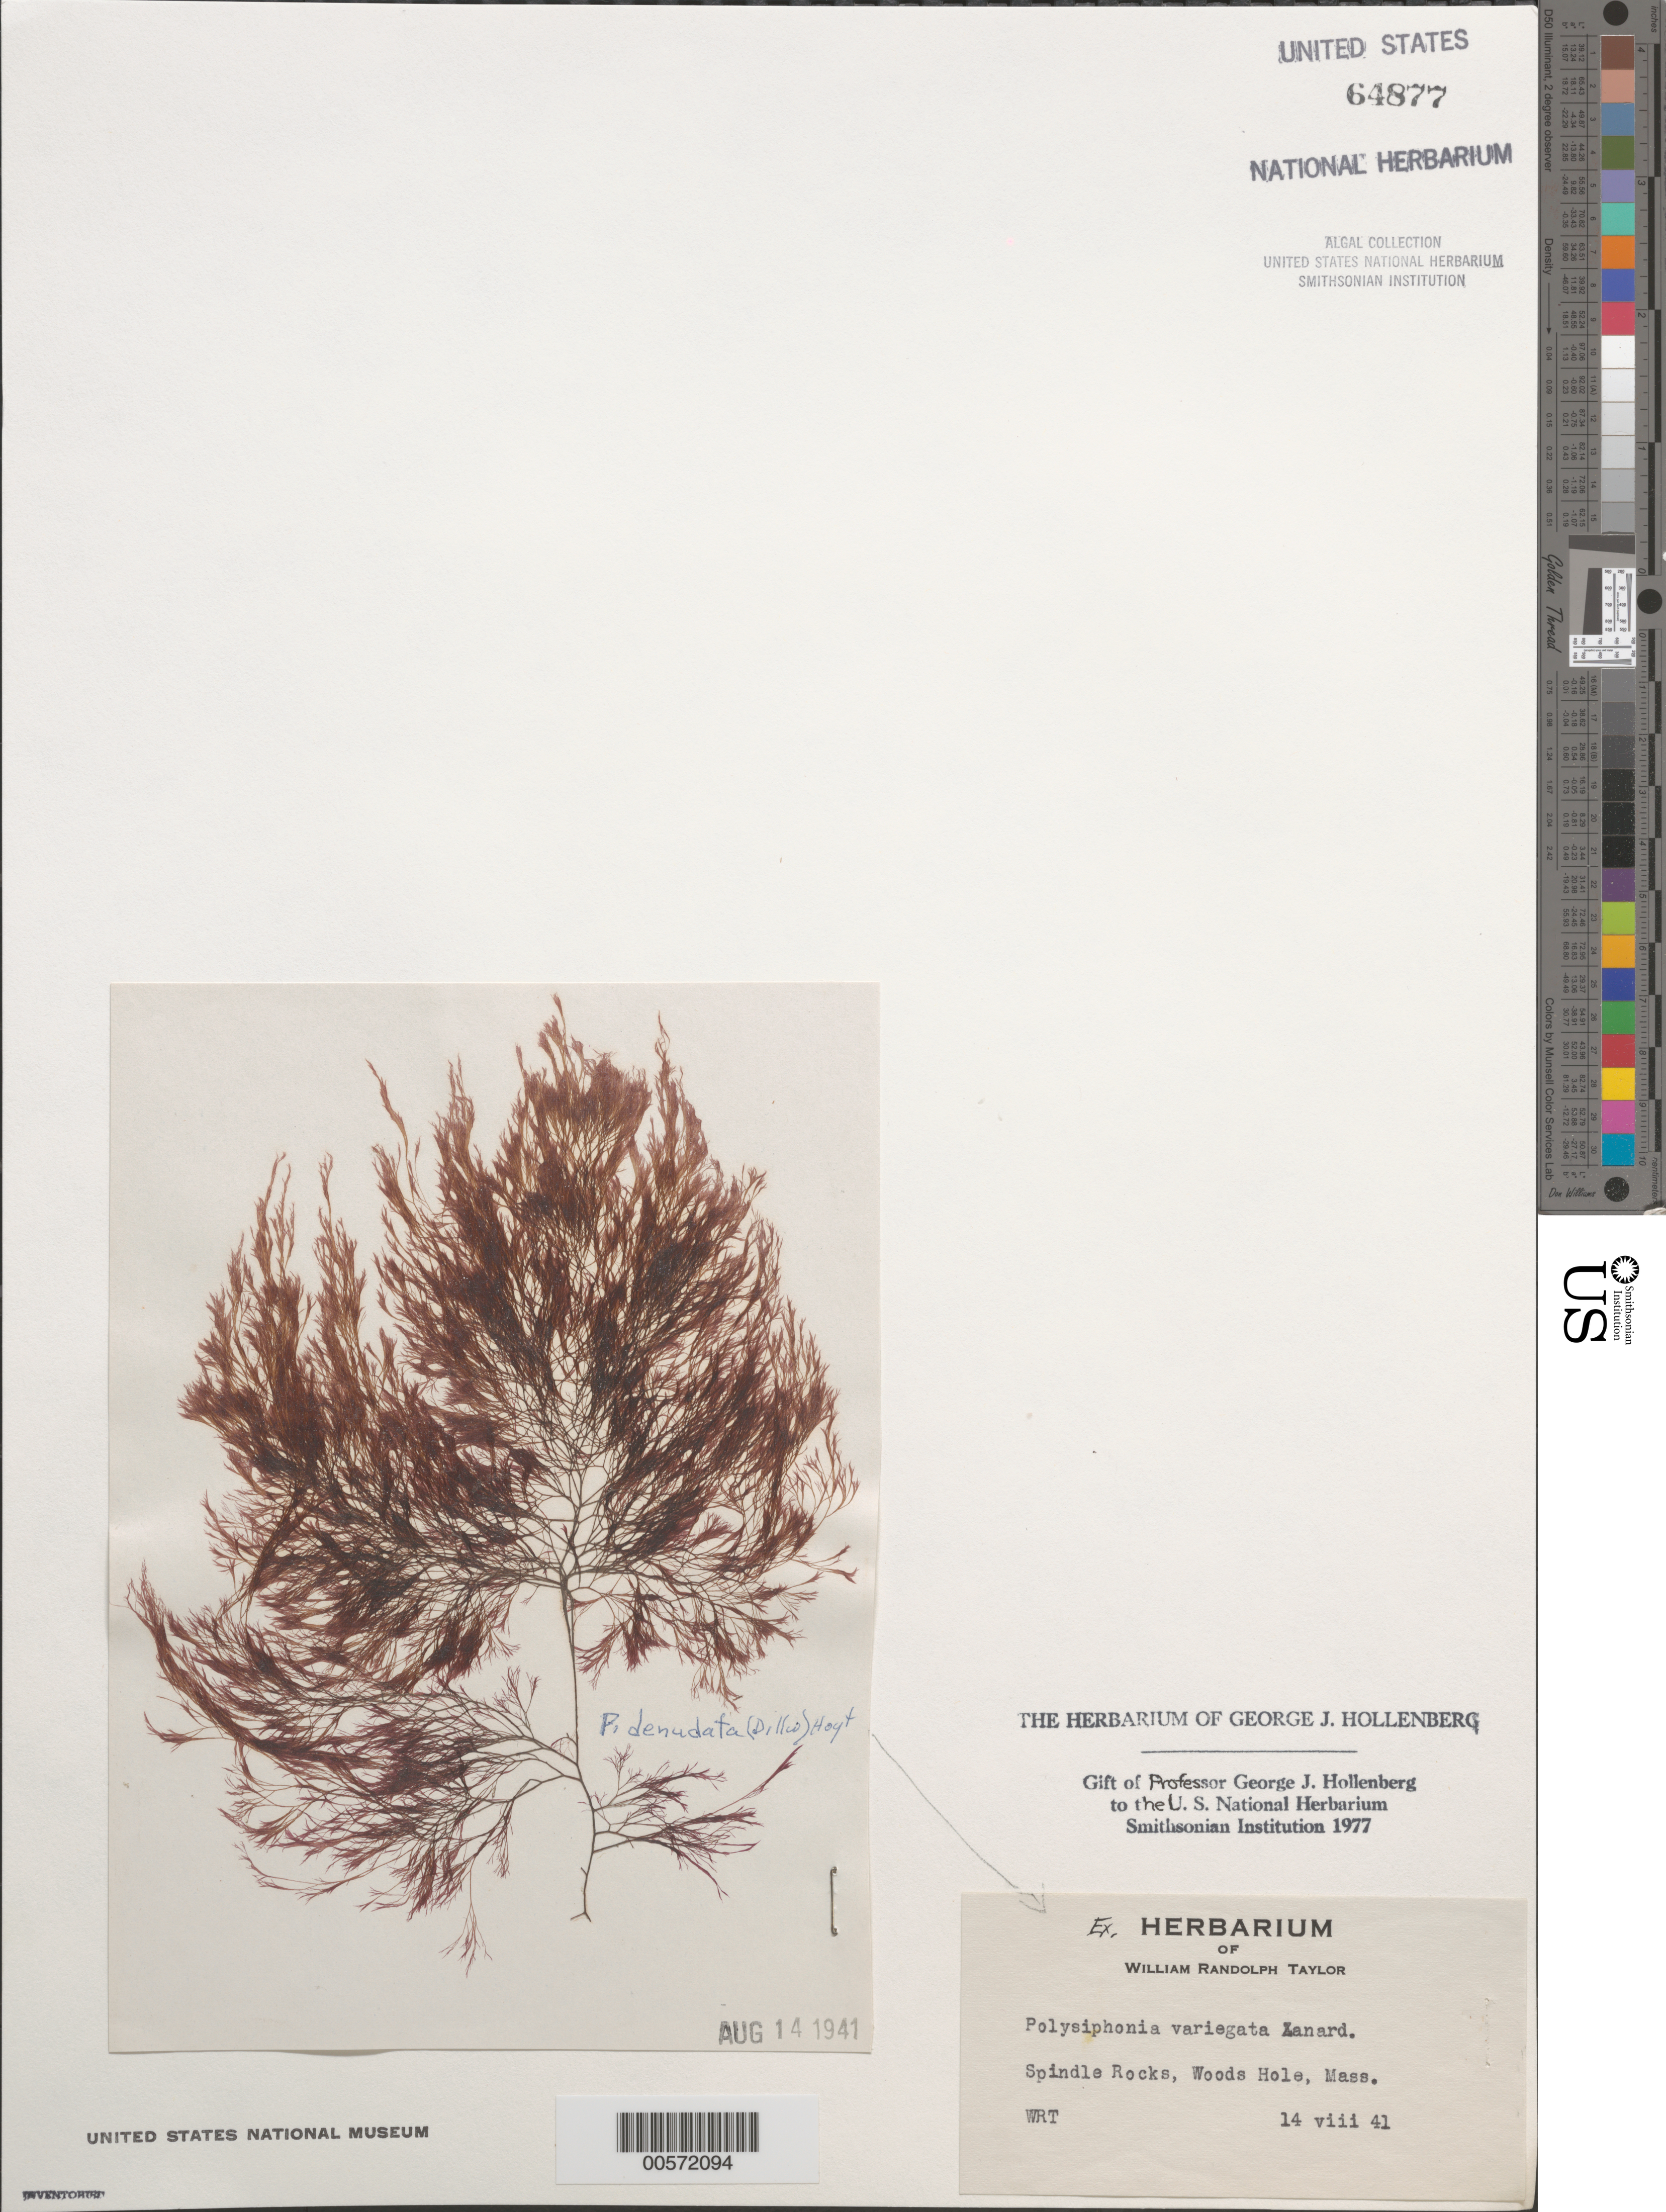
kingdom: Plantae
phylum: Rhodophyta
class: Florideophyceae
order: Ceramiales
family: Rhodomelaceae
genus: Carradoriella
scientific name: Carradoriella denudata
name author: (Dillwyn) Savoie & G.W. Saunders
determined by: Algae name updating Project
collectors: W. R. Taylor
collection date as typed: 14 Aug 1941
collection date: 1941-08-14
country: United States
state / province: Massachusetts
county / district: Barnstable County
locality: Woods Hole, Spindle Rocks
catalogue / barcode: US 64877